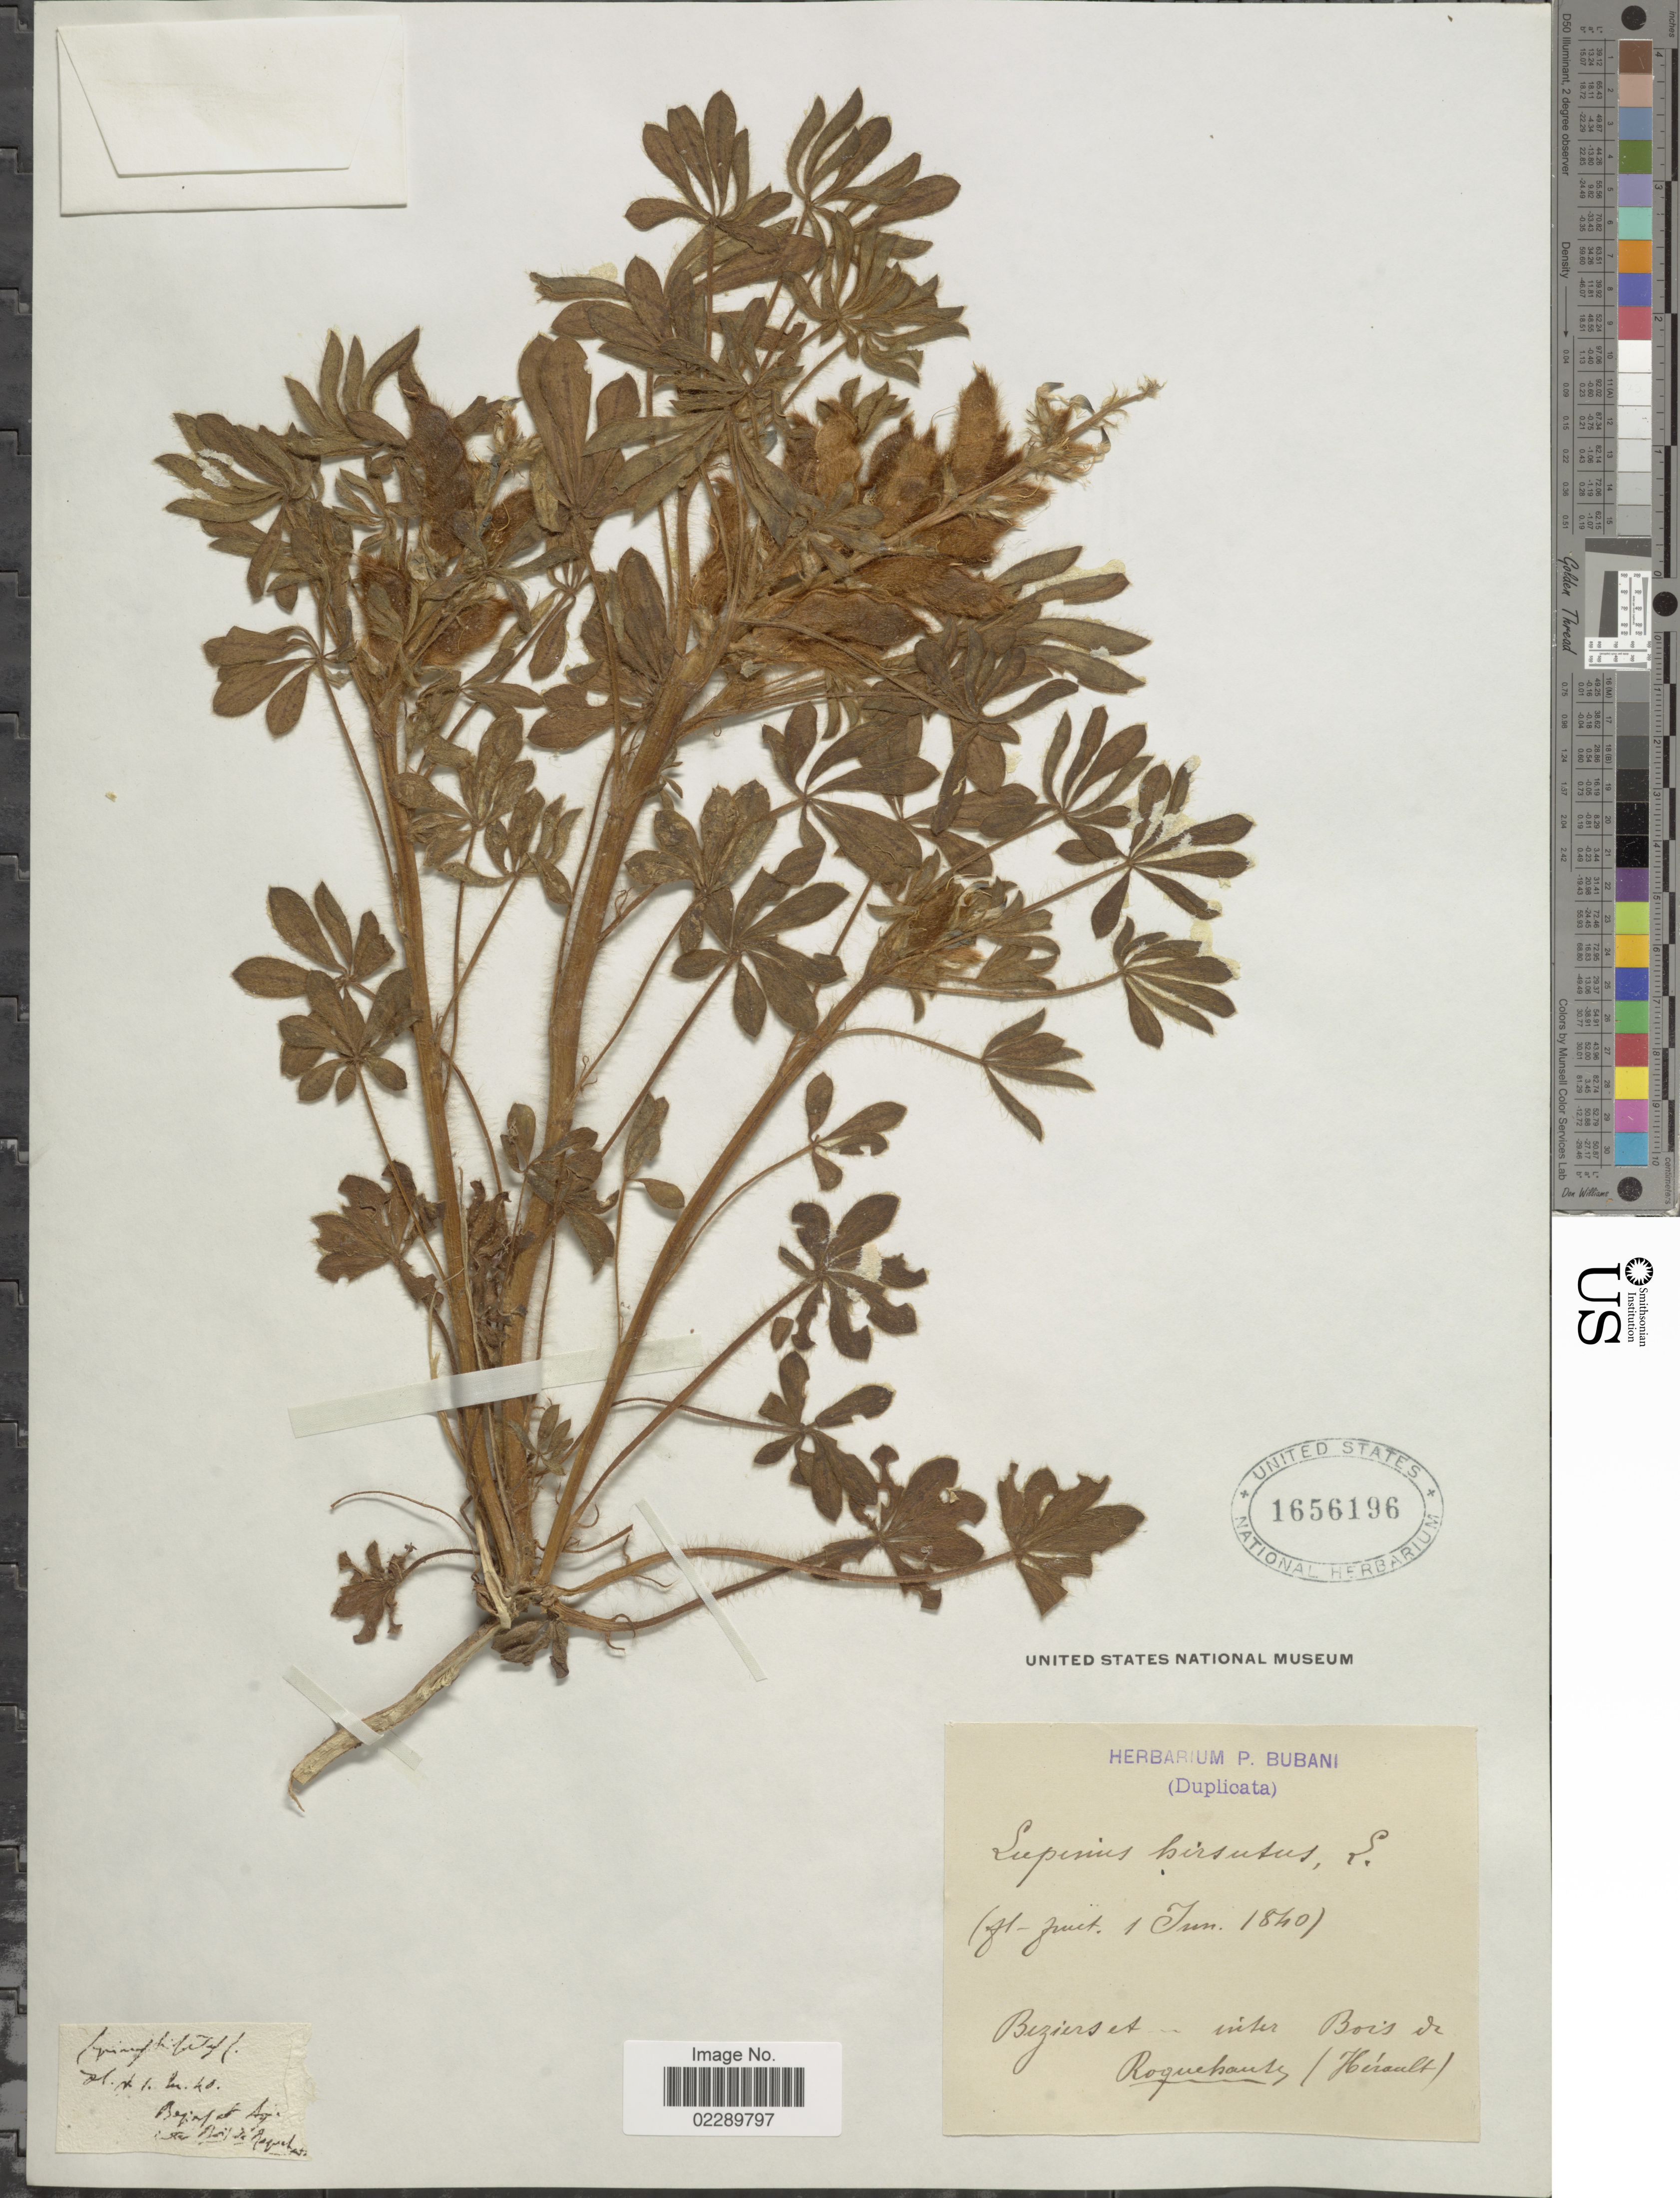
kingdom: Plantae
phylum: Tracheophyta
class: Magnoliopsida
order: Fabales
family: Fabaceae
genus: Lupinus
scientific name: Lupinus pilosus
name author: L.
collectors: ex herb. P. Bubani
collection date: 1840-06-01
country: France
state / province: Occitanie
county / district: Hérault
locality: Beziers et... inter Bois de Roquehauty (Hérault)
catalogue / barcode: US 1656196